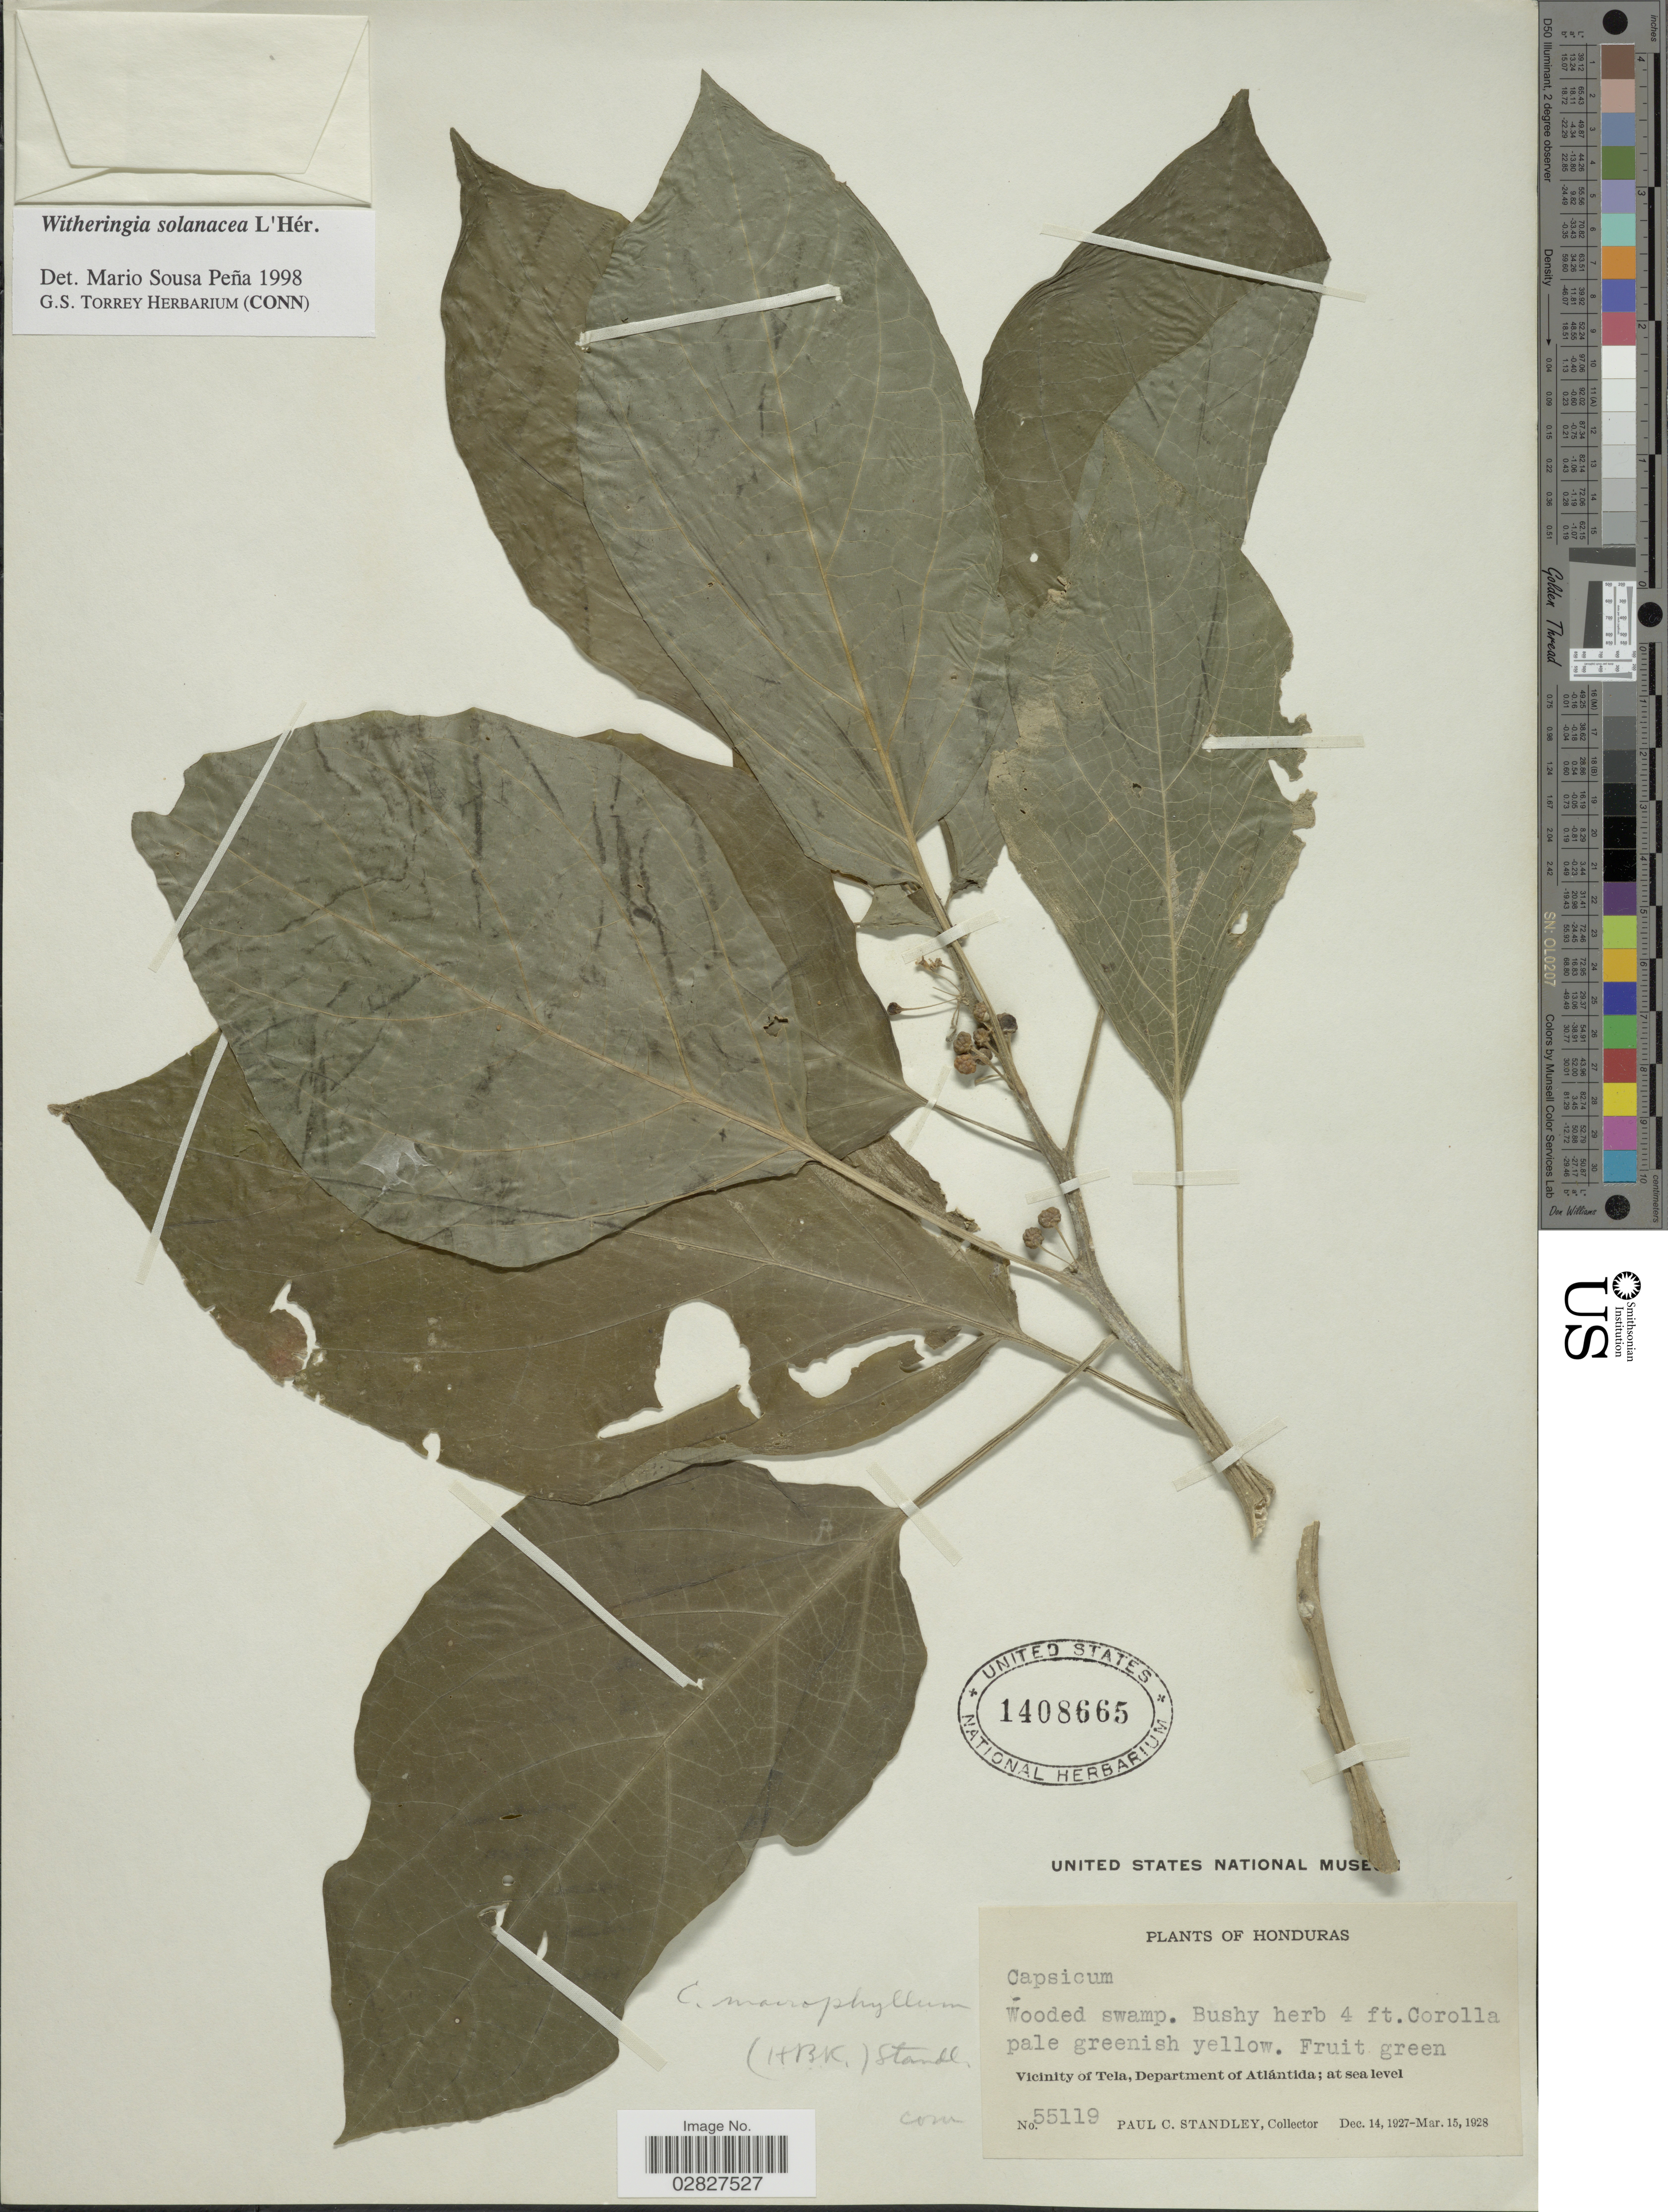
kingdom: Plantae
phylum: Tracheophyta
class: Magnoliopsida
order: Solanales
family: Solanaceae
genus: Witheringia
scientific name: Witheringia solanacea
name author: L'Hér.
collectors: P. C. Standley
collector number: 55119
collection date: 1927-12-14/1928-03-15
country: Honduras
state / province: Atlántida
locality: Vicinity of Tela, Department of Atlántida.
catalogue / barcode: US 1408665